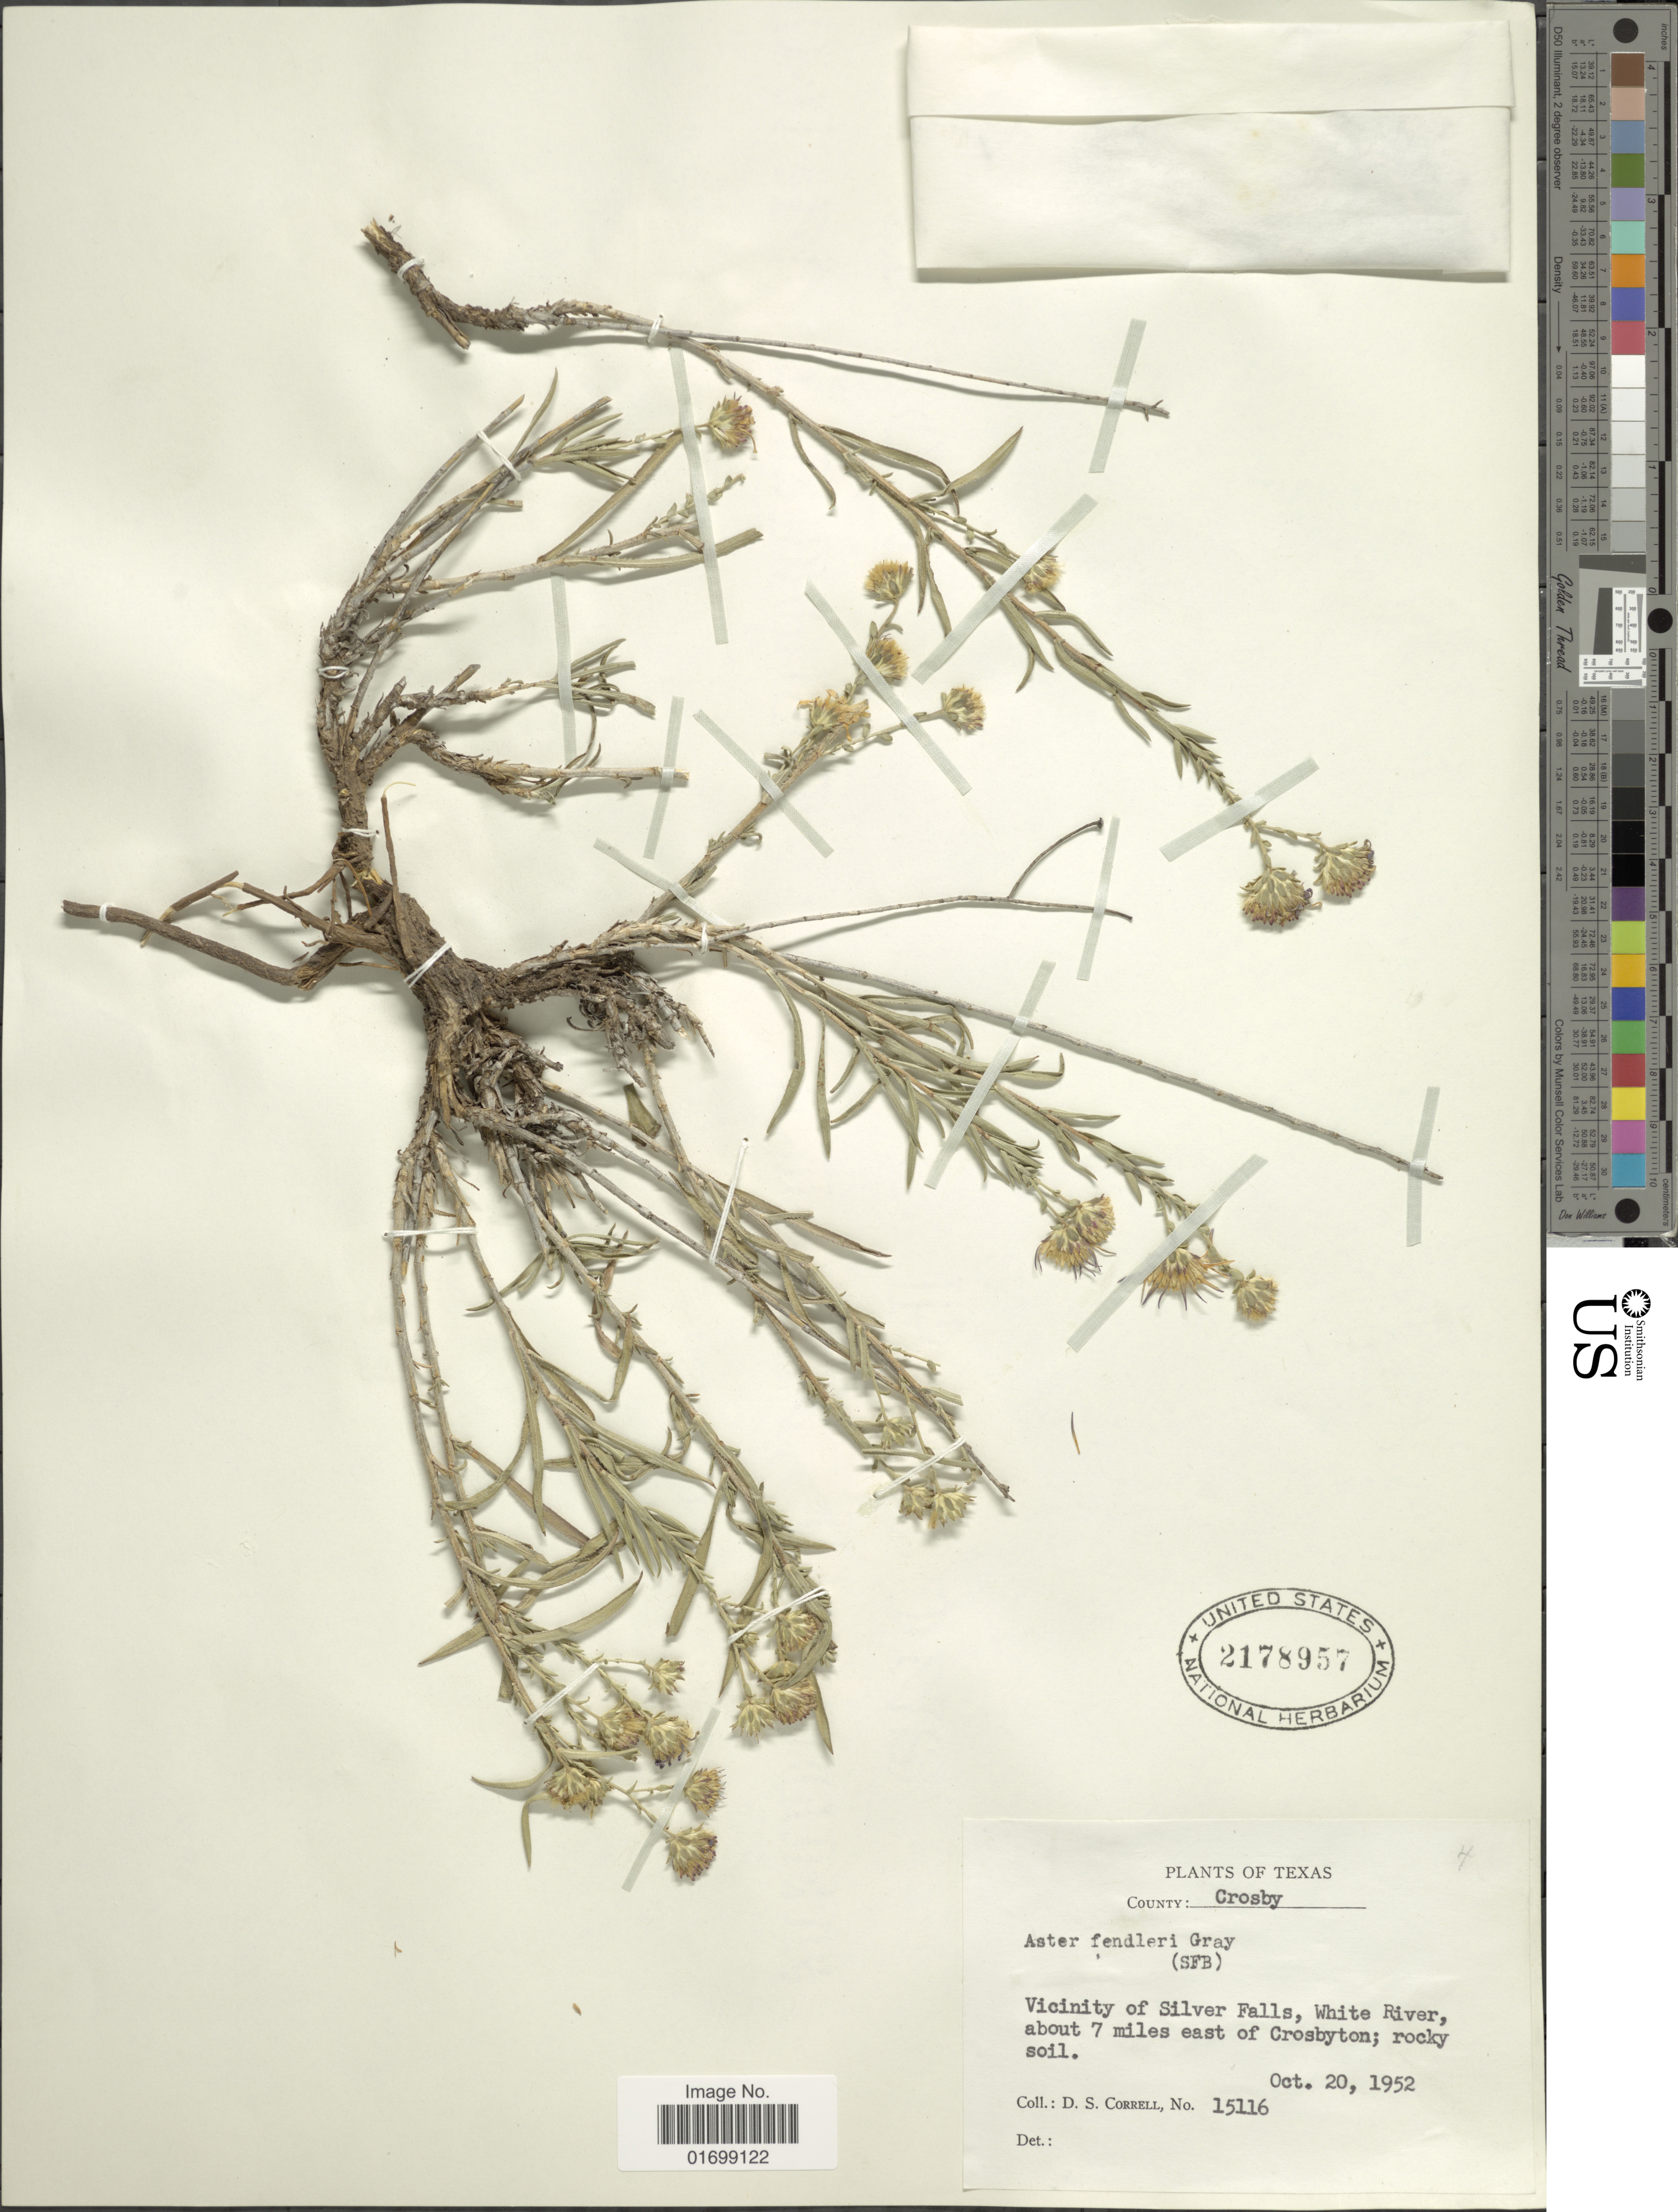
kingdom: Plantae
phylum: Tracheophyta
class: Magnoliopsida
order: Asterales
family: Asteraceae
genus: Symphyotrichum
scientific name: Symphyotrichum fendleri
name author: (A. Gray) G.L. Nesom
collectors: D. S. Correll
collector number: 15116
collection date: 1952-10-20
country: United States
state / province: Texas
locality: County: Crosby, vicinity of Silver Falls, White River, about 7 miles east of Crosbyton; rocky soil.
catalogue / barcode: US 2178957